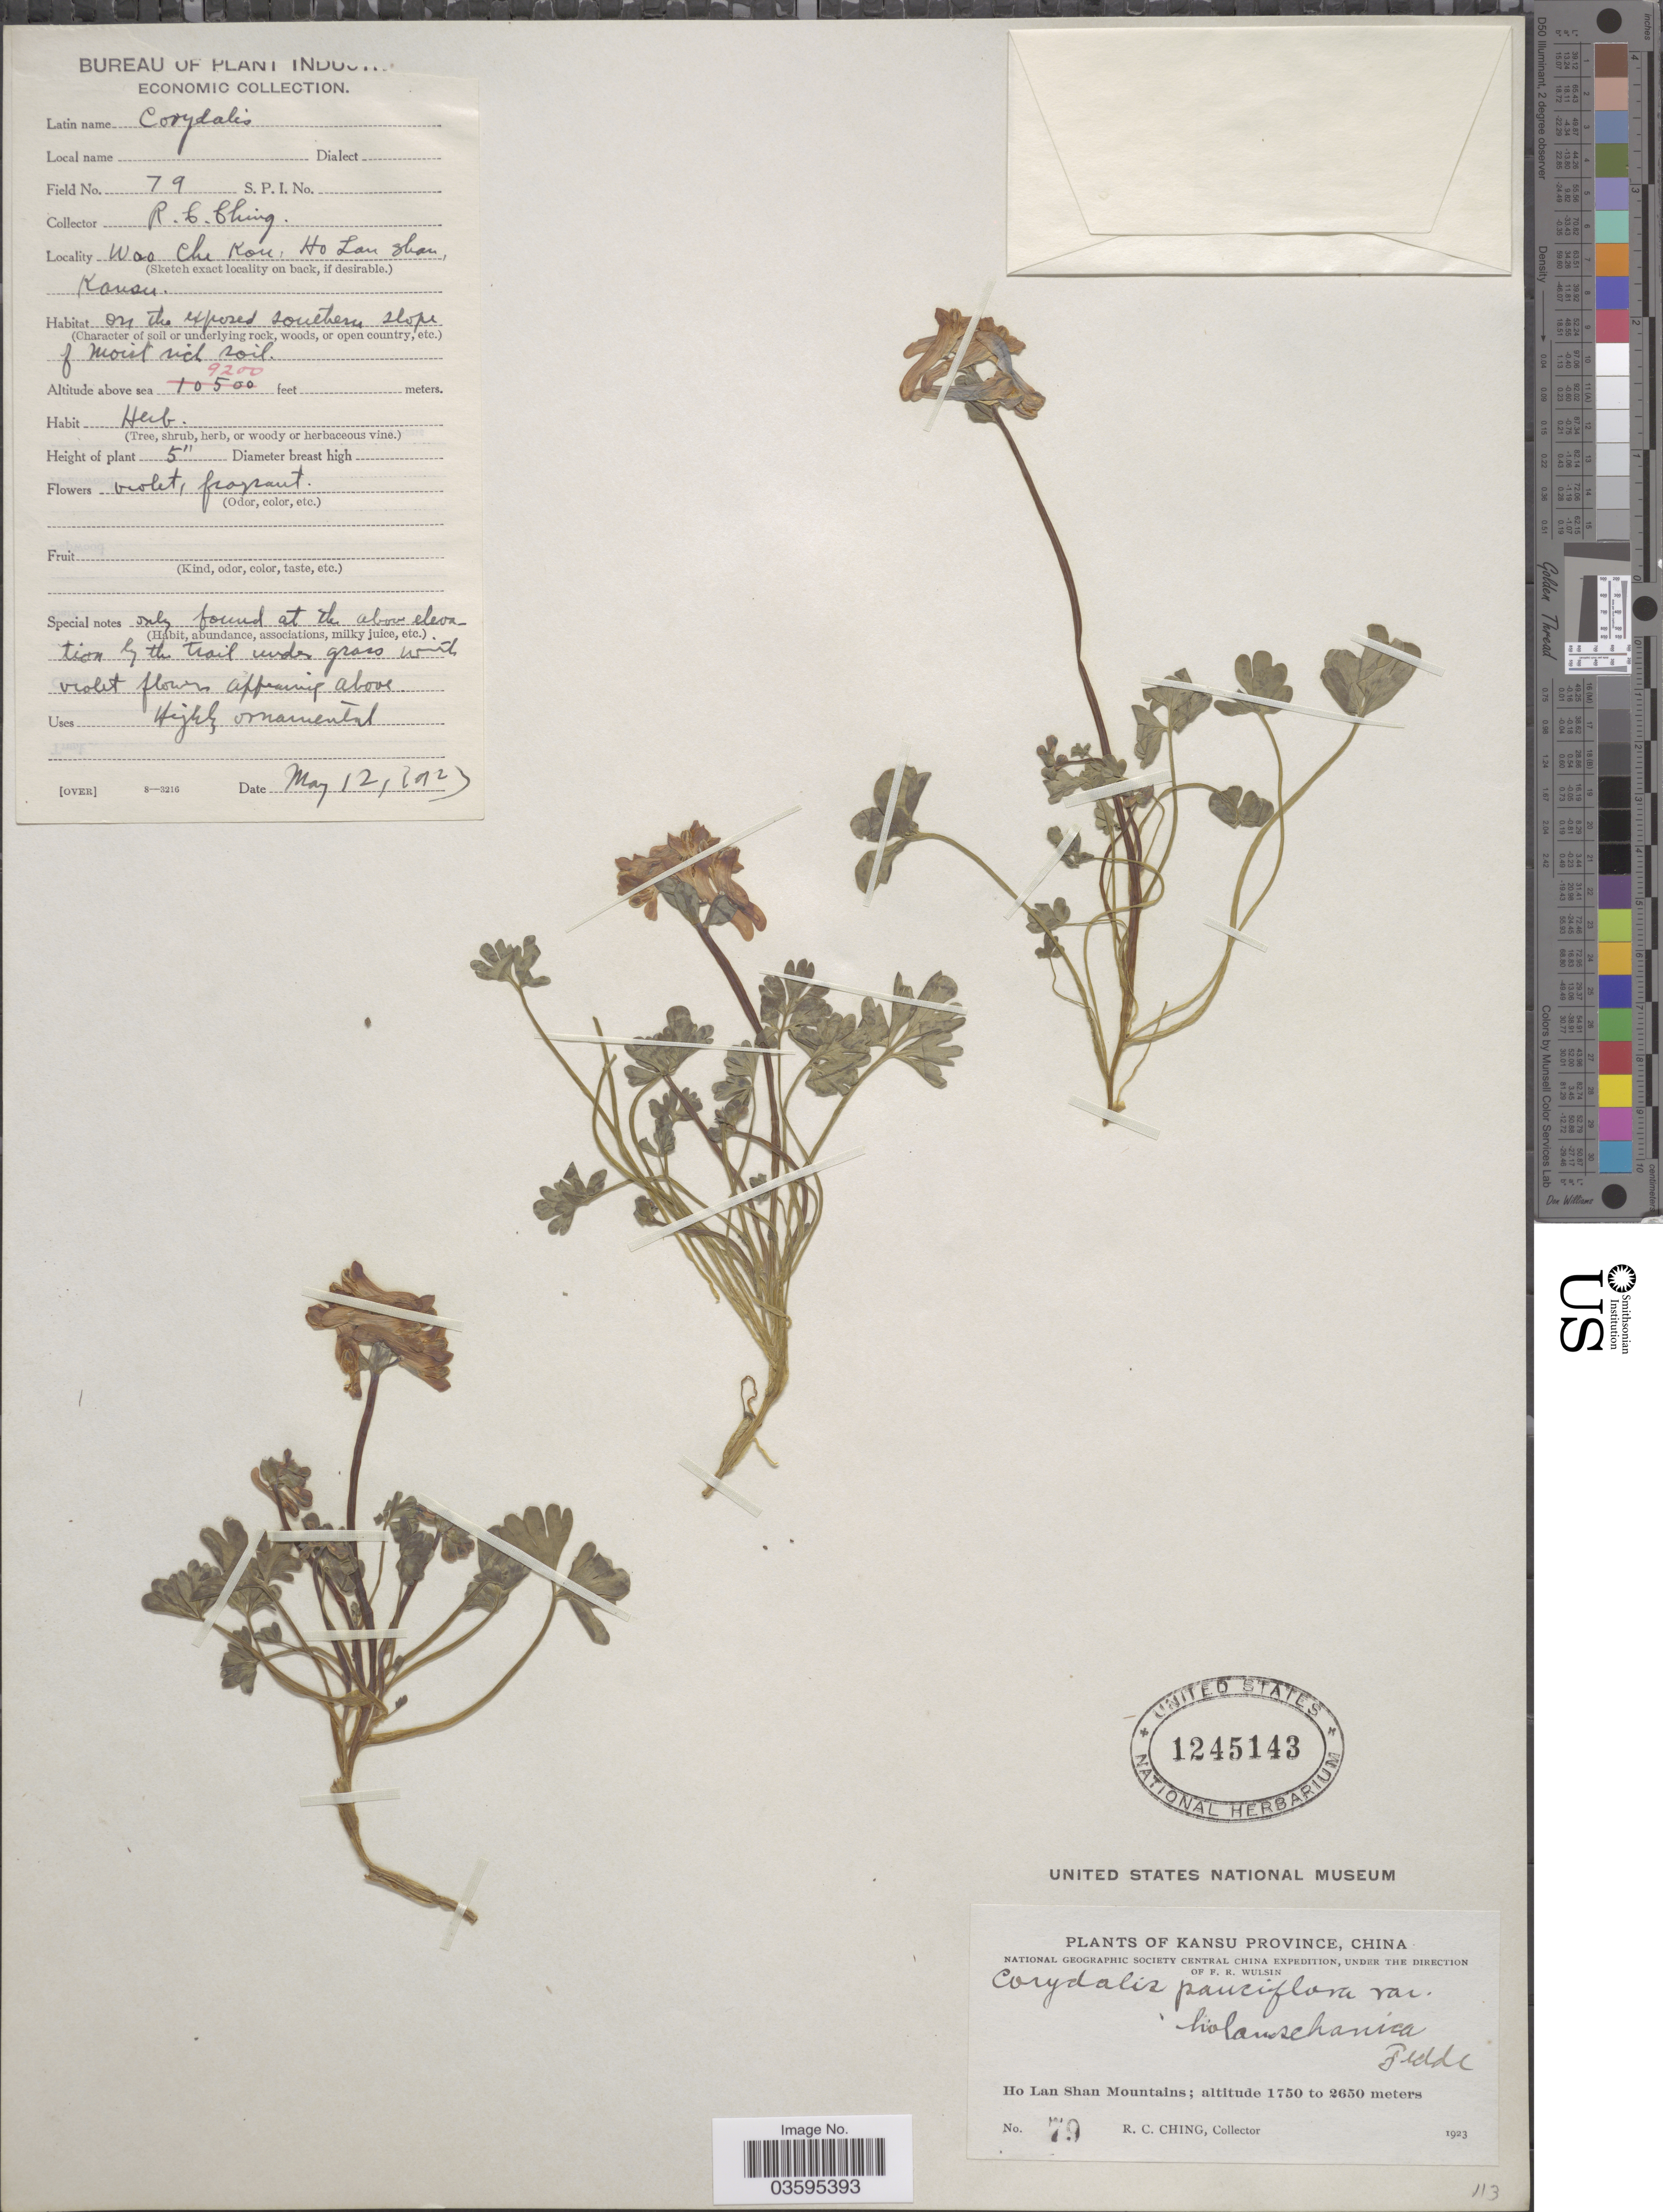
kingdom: Plantae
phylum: Tracheophyta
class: Magnoliopsida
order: Ranunculales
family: Papaveraceae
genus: Corydalis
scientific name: Corydalis pauciflora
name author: (Stephan) Pers.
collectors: R. C. Ching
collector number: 79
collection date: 1923-05-12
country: China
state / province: Gansu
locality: Kansu Province. Ho Lan Shan Mountains. Wao Che Kou.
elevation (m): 2804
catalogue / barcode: US 1245143